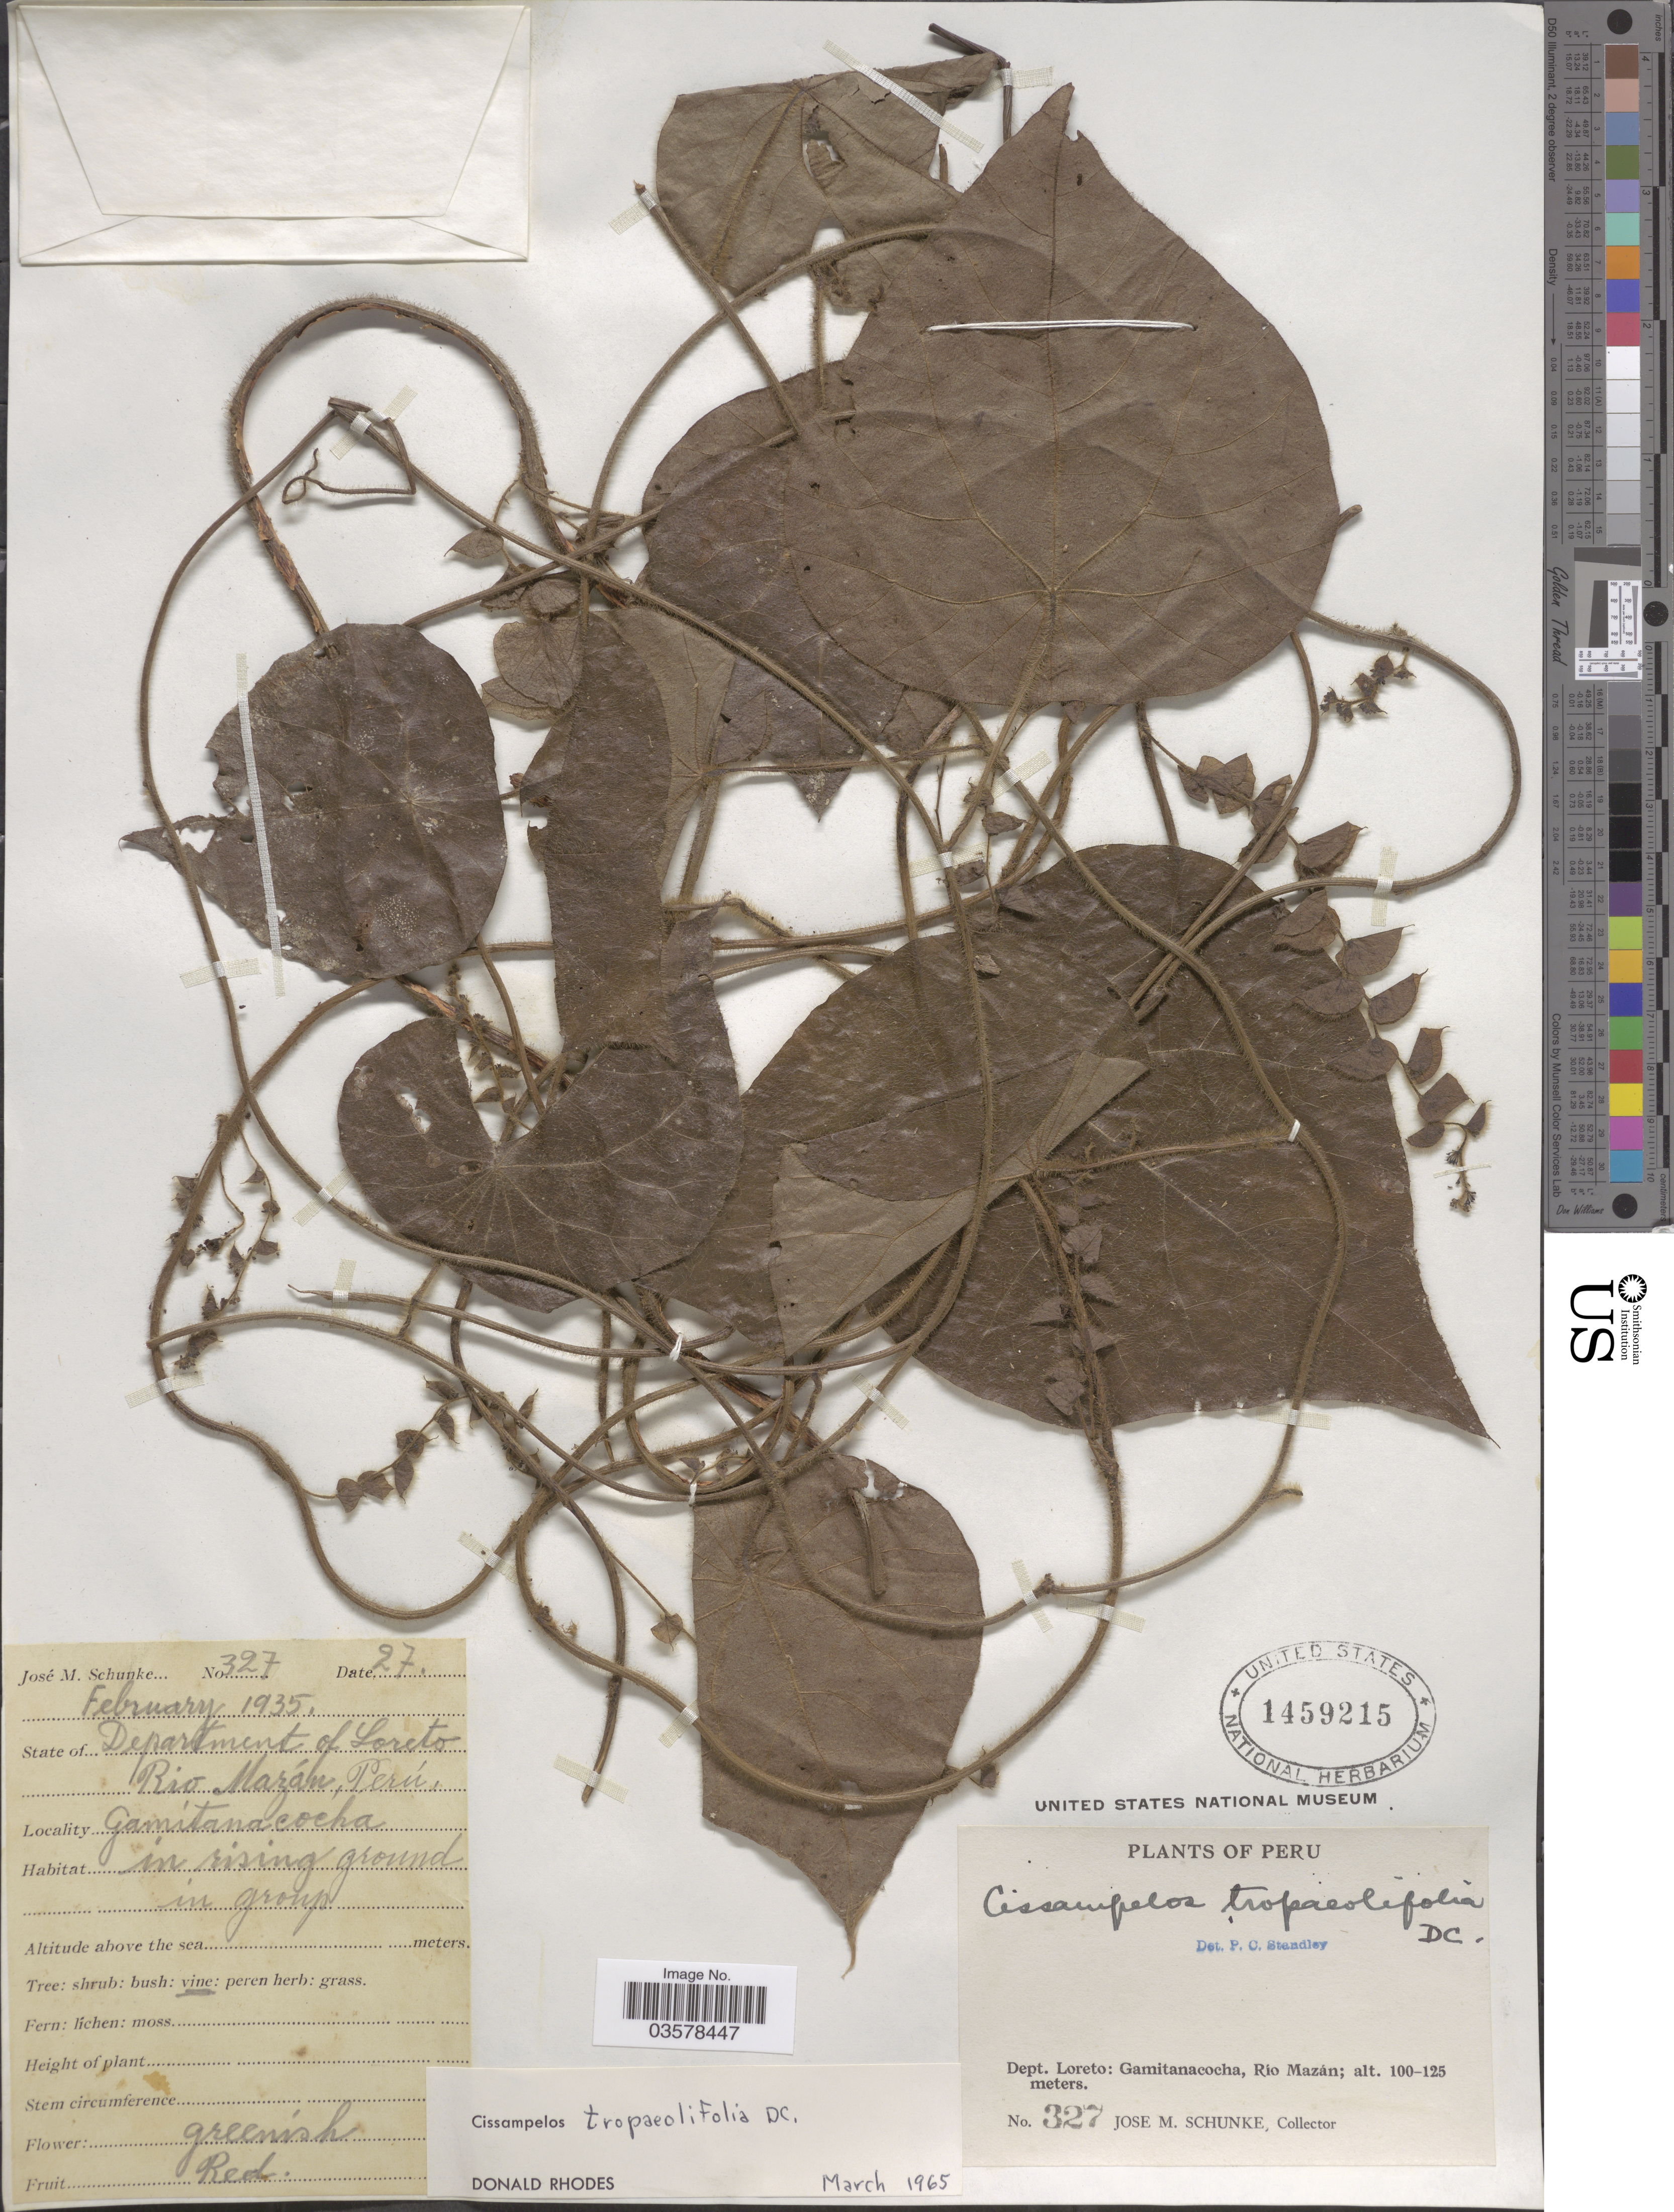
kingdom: Plantae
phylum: Tracheophyta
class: Magnoliopsida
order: Ranunculales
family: Menispermaceae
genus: Cissampelos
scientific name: Cissampelos tropaeolifolia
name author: DC.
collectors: J. M. Schunke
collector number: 327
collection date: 1935-02-27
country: Peru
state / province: Loreto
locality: State of Department of Loreto: Gamitanacocha, Rio Mazán.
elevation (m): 100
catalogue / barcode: US 1459215